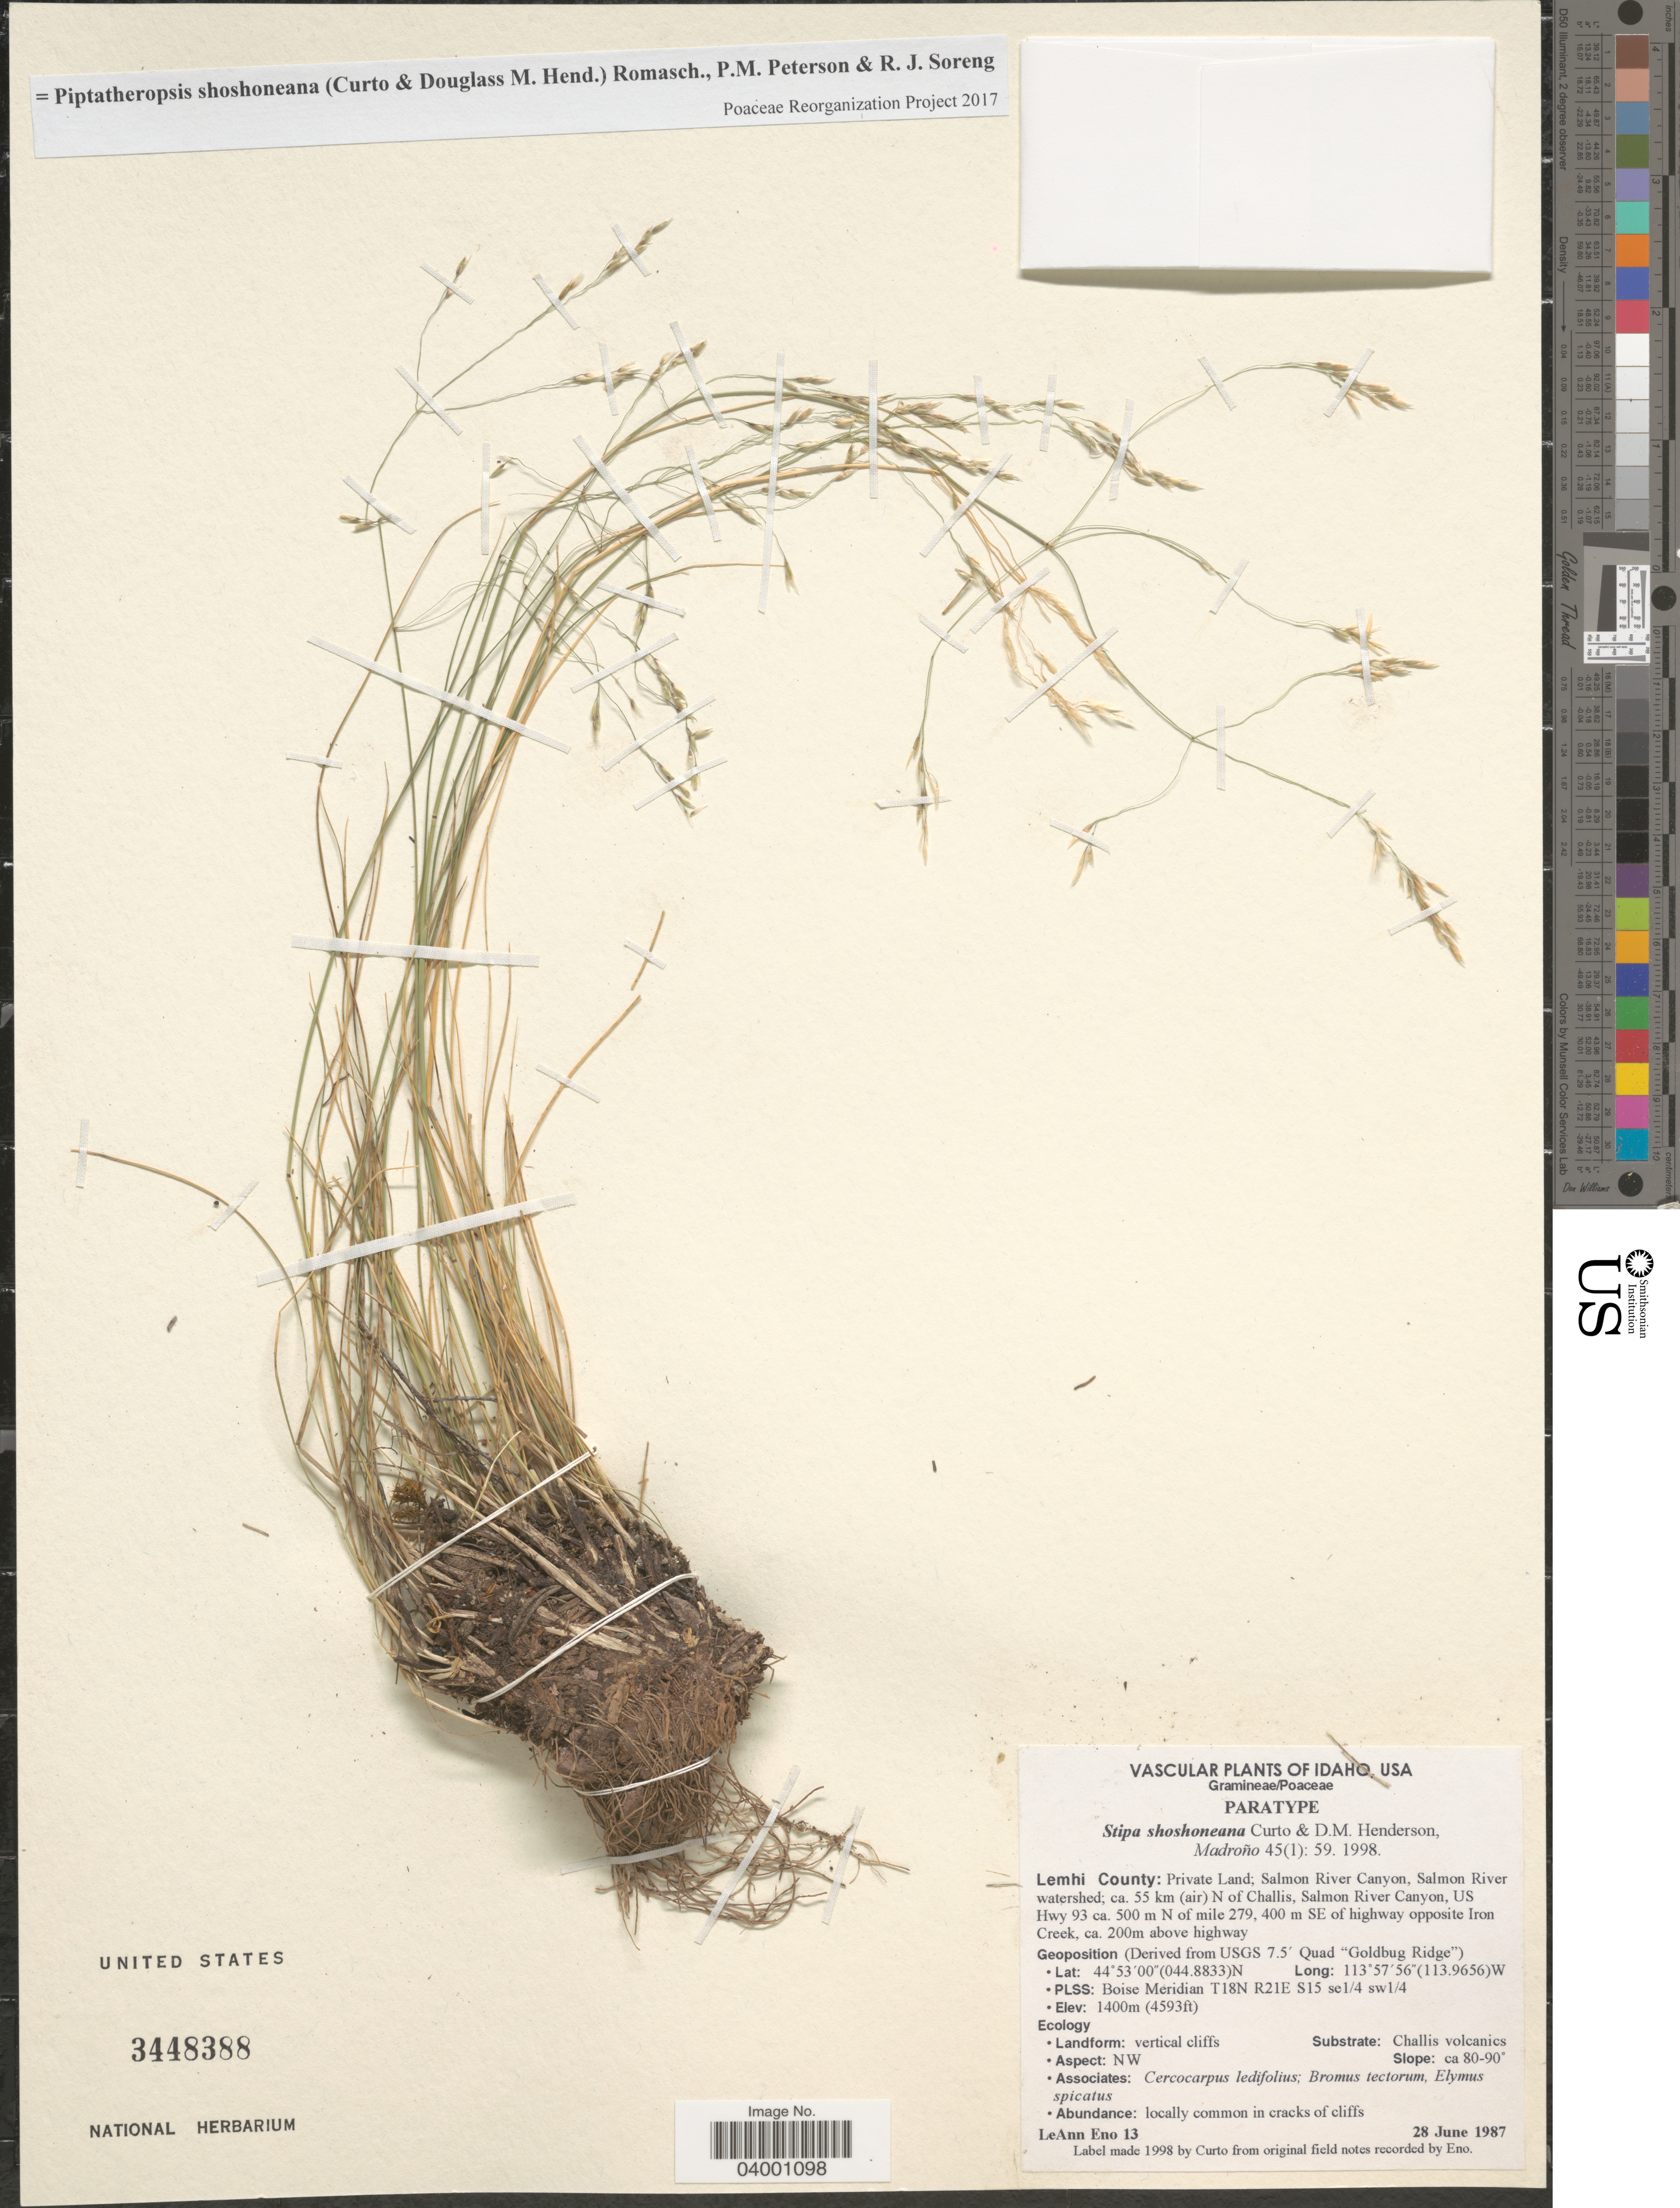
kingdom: Plantae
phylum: Tracheophyta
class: Liliopsida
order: Poales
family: Poaceae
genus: Piptatheropsis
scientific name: Piptatheropsis shoshoneana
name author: (Curto & Douglass M. Hend.) Romasch. et al.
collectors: L. Eno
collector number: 13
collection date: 1987-06-28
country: United States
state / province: Idaho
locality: Lemhi County: Private Land; Salmon River Canyon, Salmon River watershed; ca. 55 km (air) N of Challis, Salmon River Canyon, US Hwy 93 ca. 500 m N of mile 279, 400 m SE of highway opposite Iron Creek, ca. 200 m above highway. Geoposition (Derived from USGS 7.5' Quad "Goldbug Ridge"). PLSS: Boise Meridian T18N R21E S15 se1/4 sw1/4. Landform: vertical cliffs. Aspect: NW. Slope: ca 80-90°.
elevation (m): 1400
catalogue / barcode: US 3448388